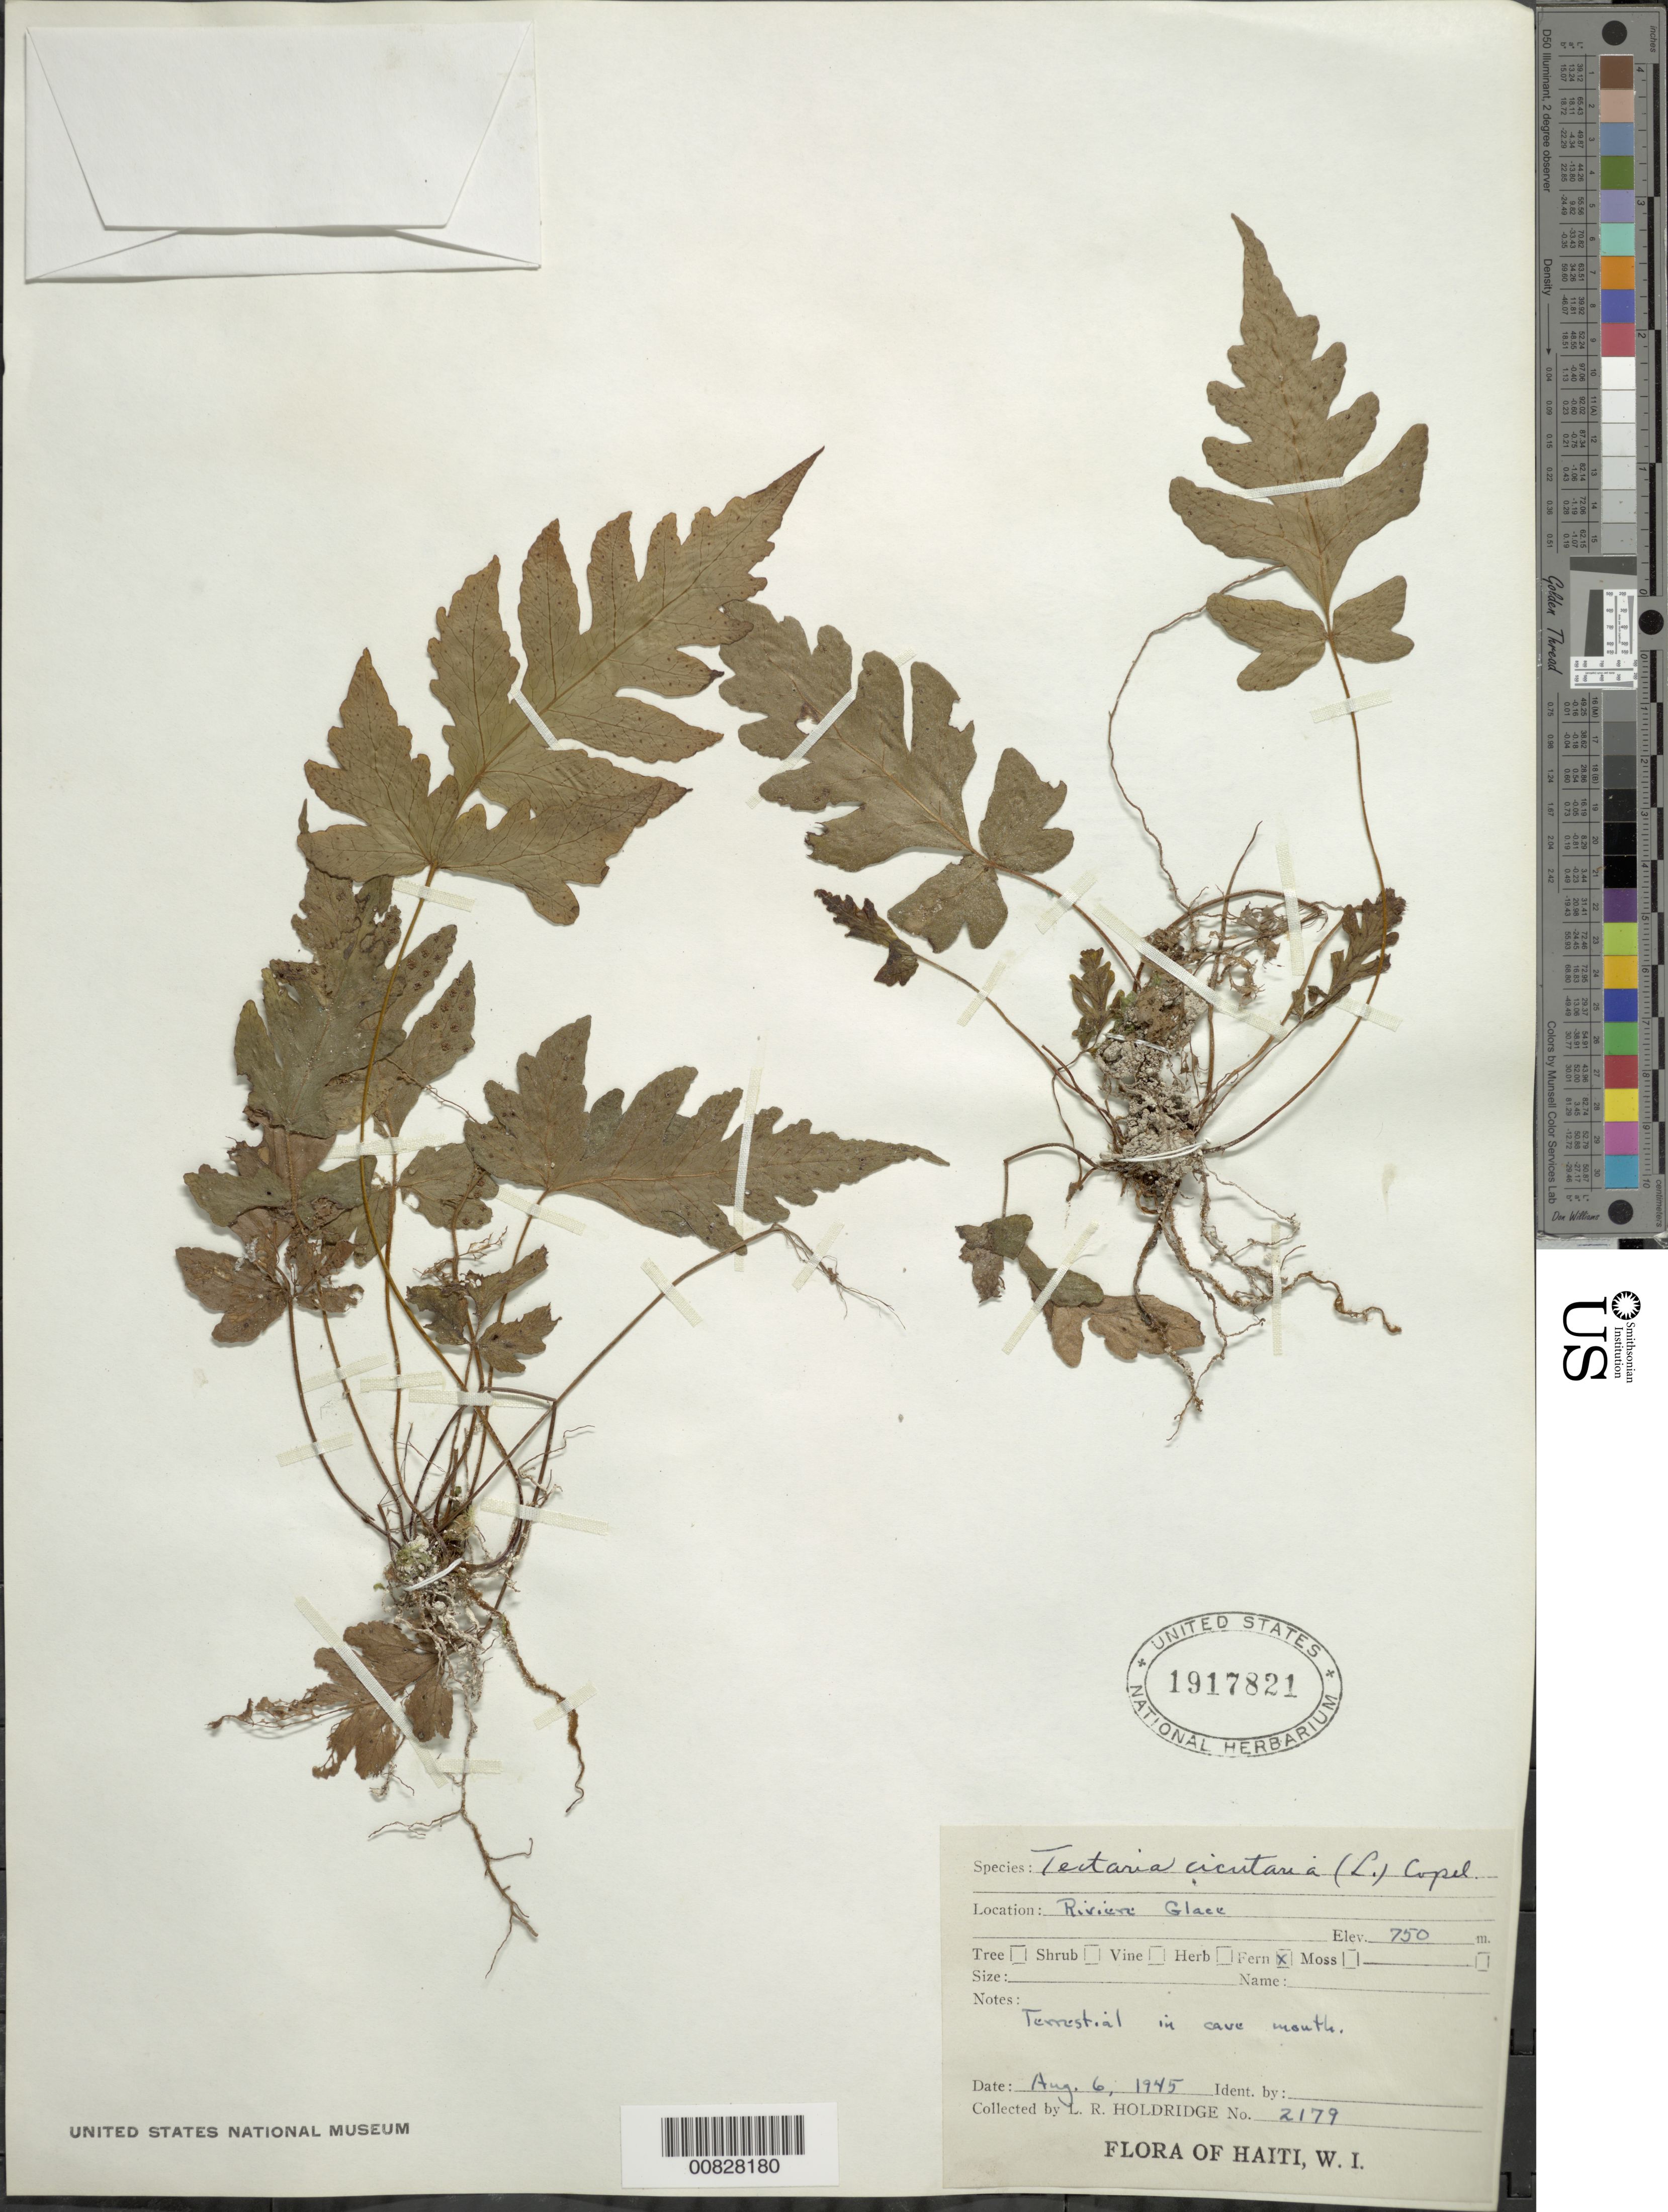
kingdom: Plantae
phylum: Tracheophyta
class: Polypodiopsida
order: Polypodiales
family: Tectariaceae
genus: Tectaria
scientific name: Tectaria cicutaria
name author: (L.) Copel.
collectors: L. Holdridge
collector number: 2179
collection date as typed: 06 Aug 1945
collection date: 1945-08-06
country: Haiti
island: Hispaniola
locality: Riv. Glace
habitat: Mouth of cave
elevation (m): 750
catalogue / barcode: US 1917821